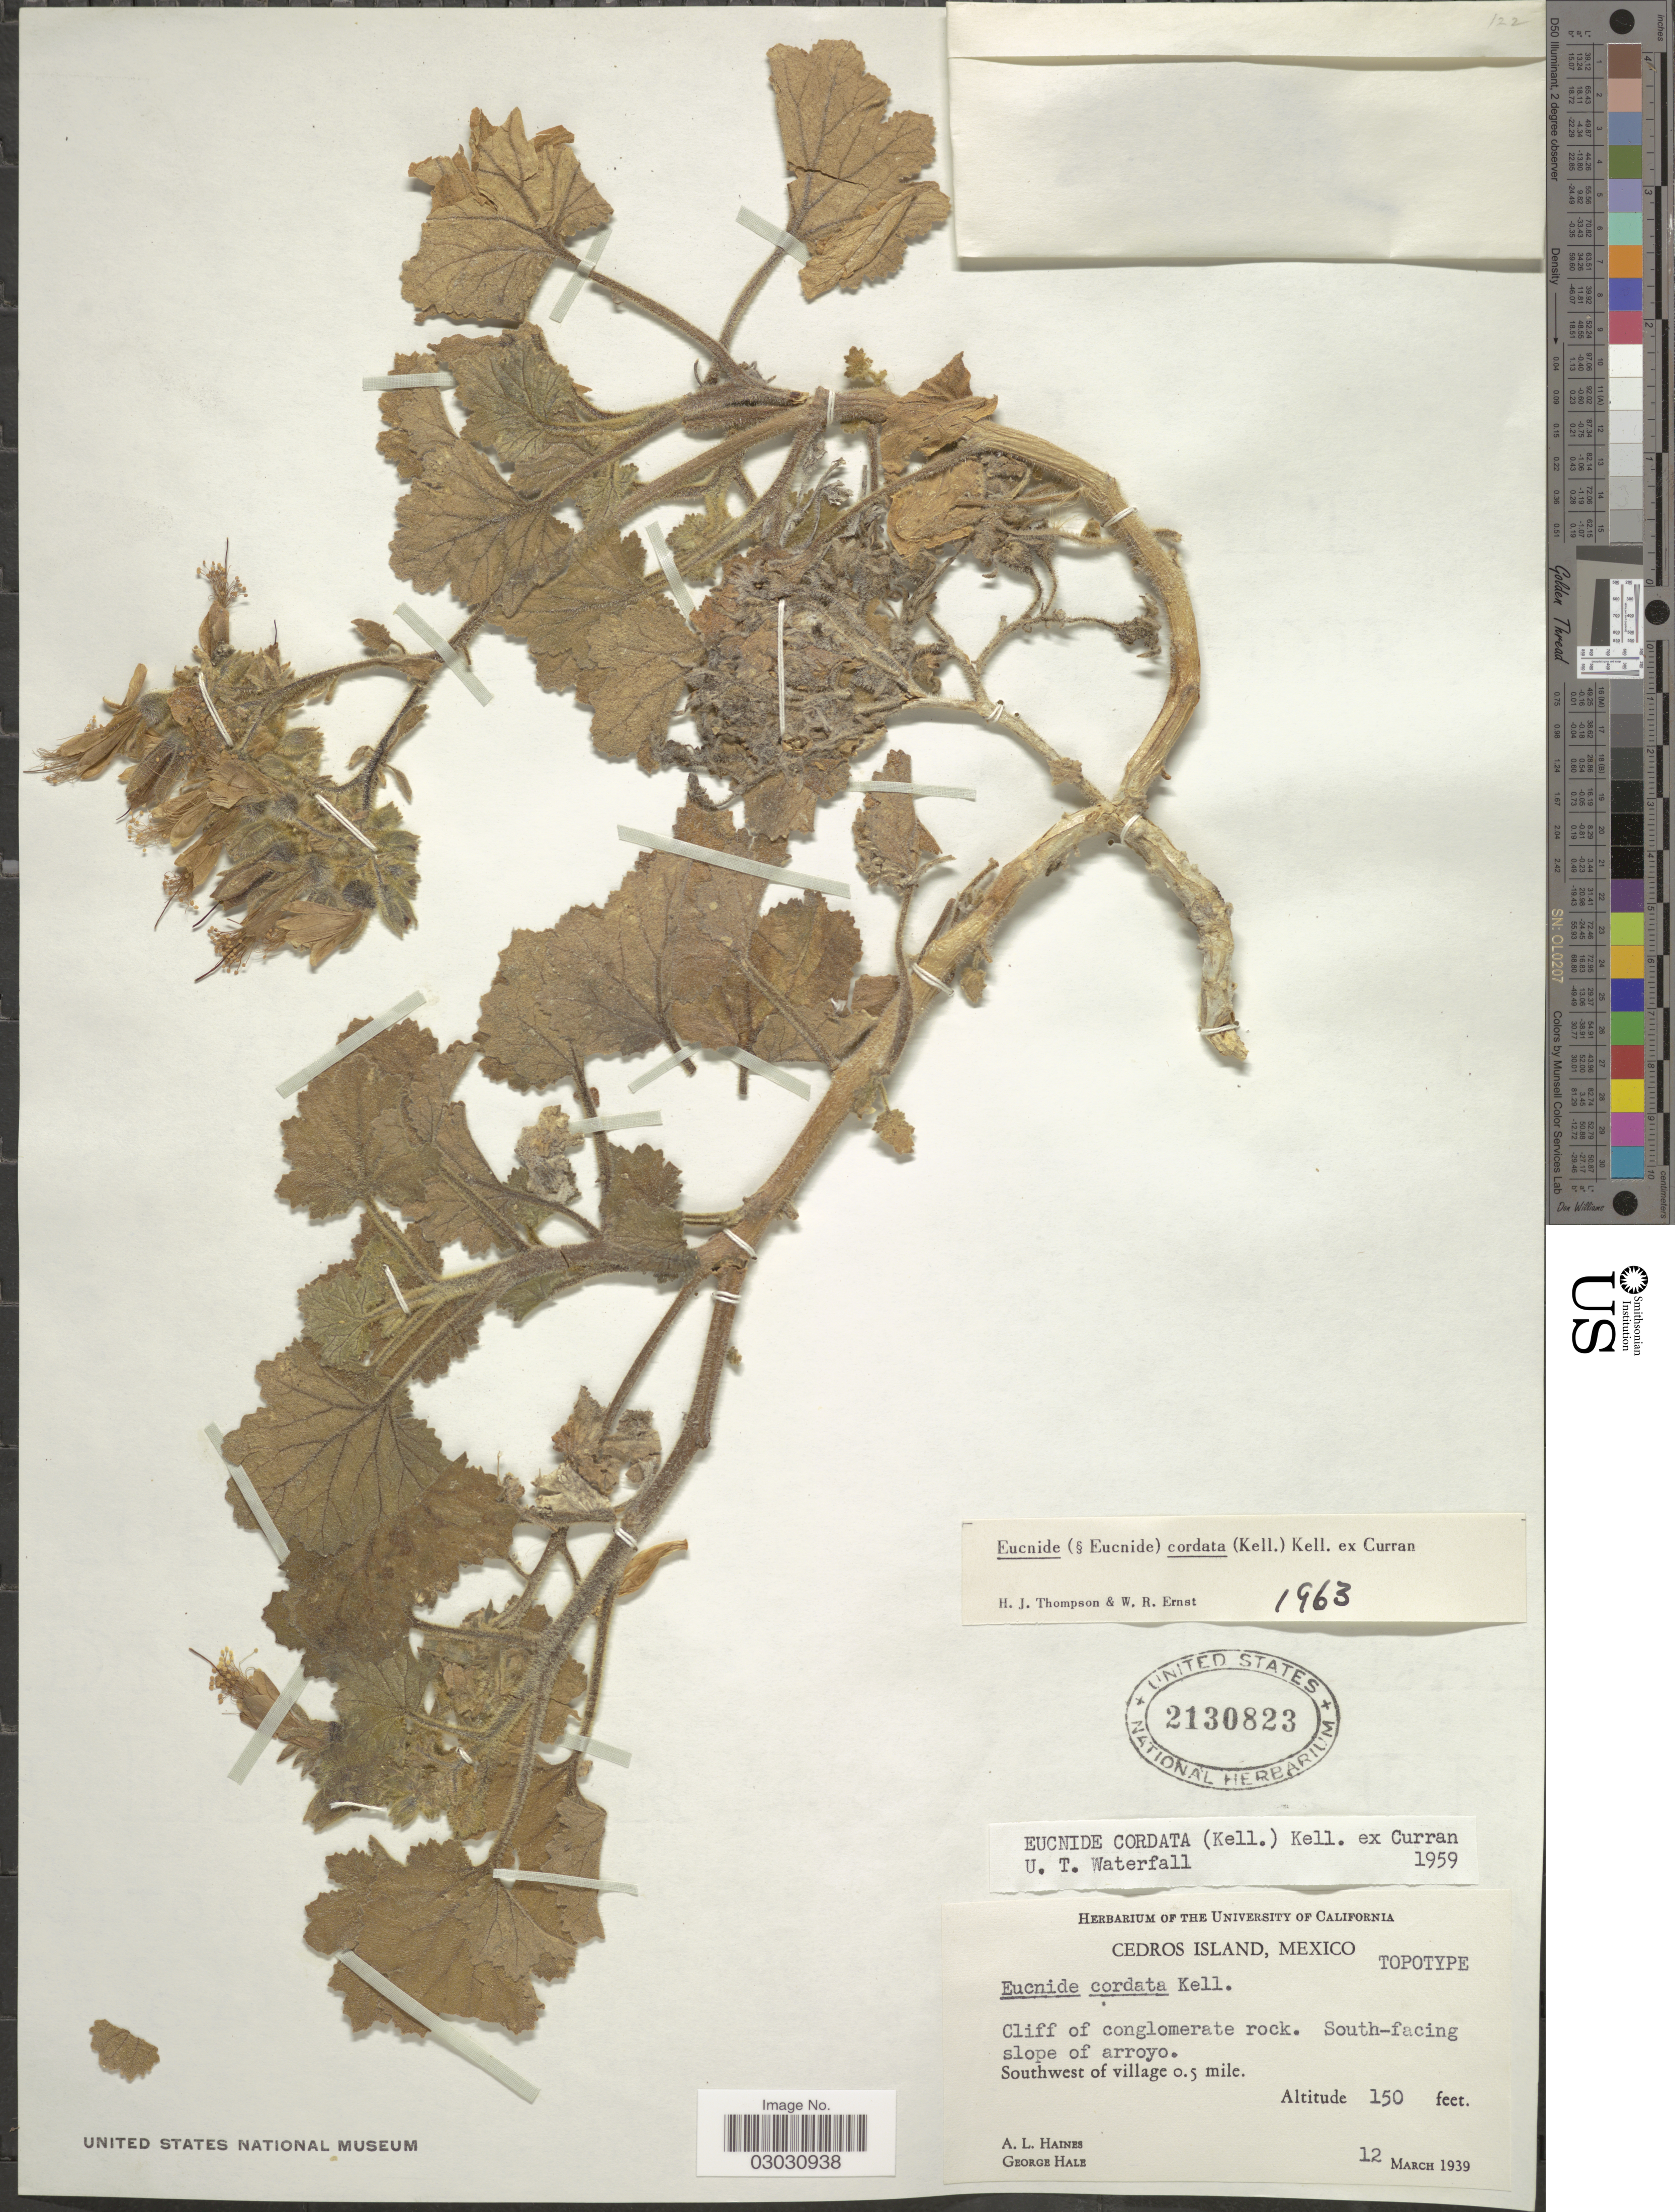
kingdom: Plantae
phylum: Tracheophyta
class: Magnoliopsida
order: Cornales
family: Loasaceae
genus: Eucnide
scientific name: Eucnide cordata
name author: (Kell.) Kellogg ex Curran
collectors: A. L. Haines & G. Hale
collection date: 1939-03-12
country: Mexico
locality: Cedros Island. Southwest of village 0.5 mile.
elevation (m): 46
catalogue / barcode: US 2130823